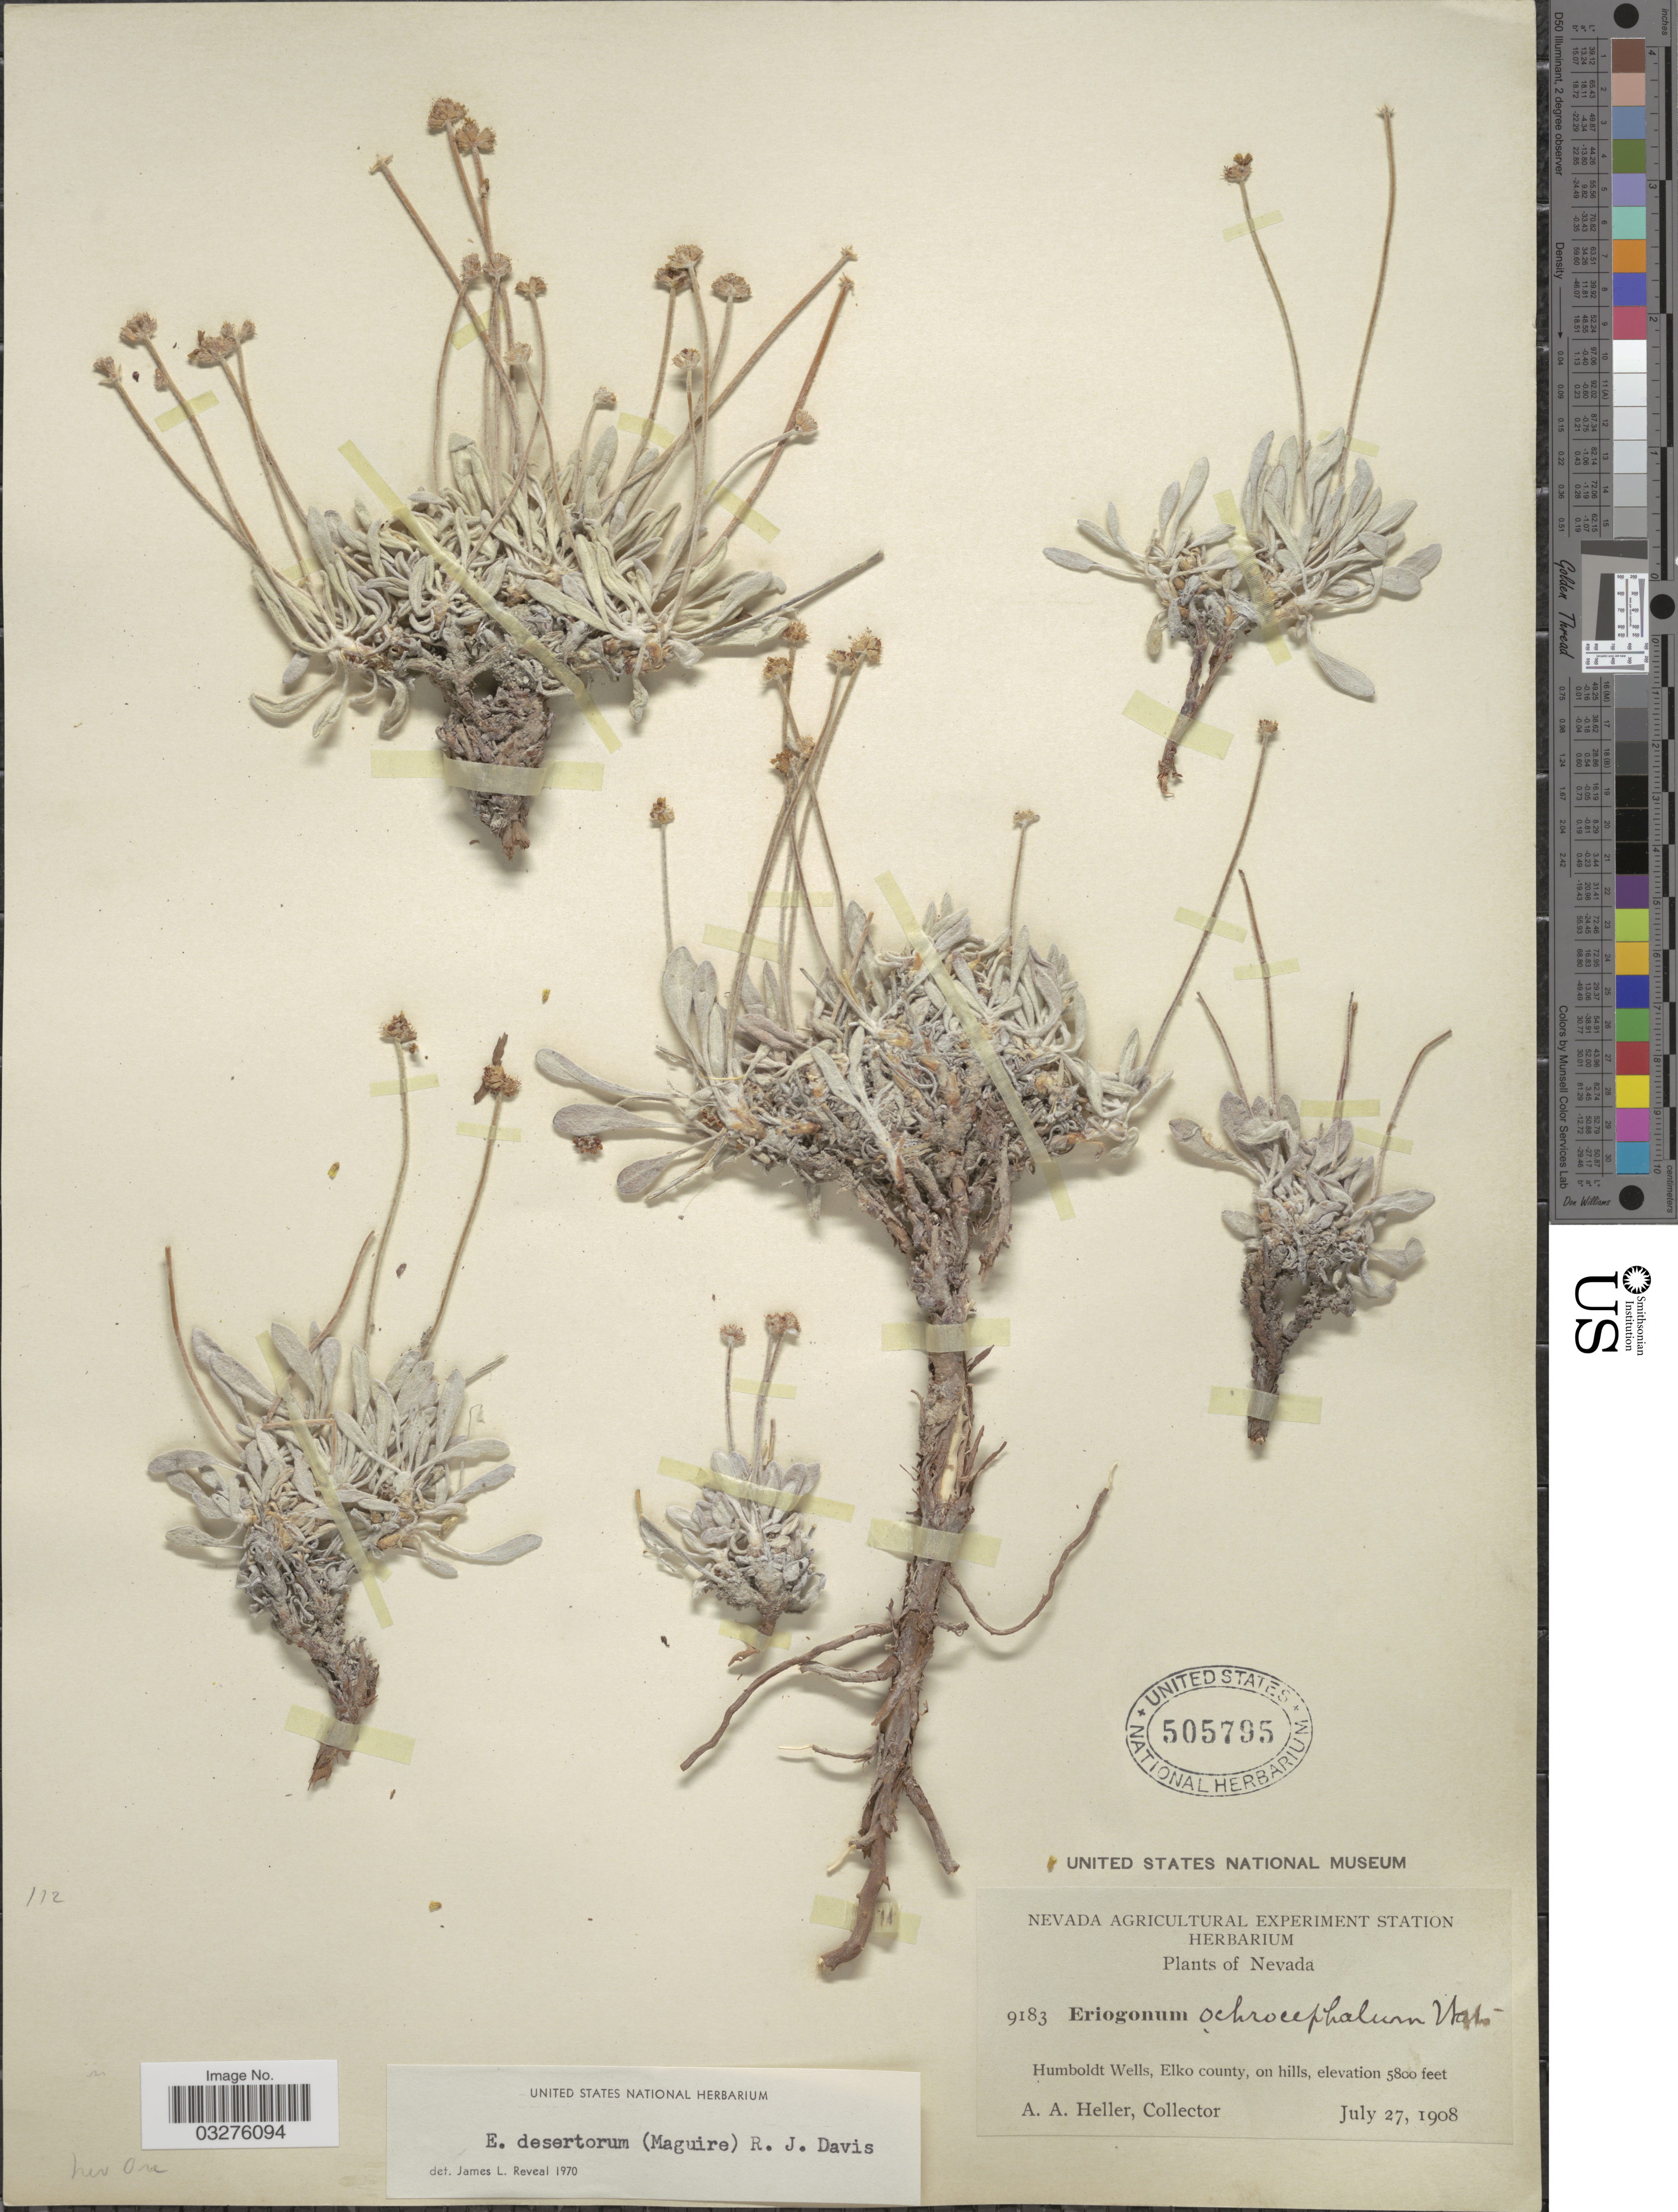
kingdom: Plantae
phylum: Tracheophyta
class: Magnoliopsida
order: Caryophyllales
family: Polygonaceae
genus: Eriogonum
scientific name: Eriogonum desertorum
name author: (Maguire) R.J. Davis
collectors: A. A. Heller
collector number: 9183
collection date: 1908-07-27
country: United States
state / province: Nevada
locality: Humboldt Wells, Elko county, on hills.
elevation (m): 1768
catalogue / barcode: US 505795